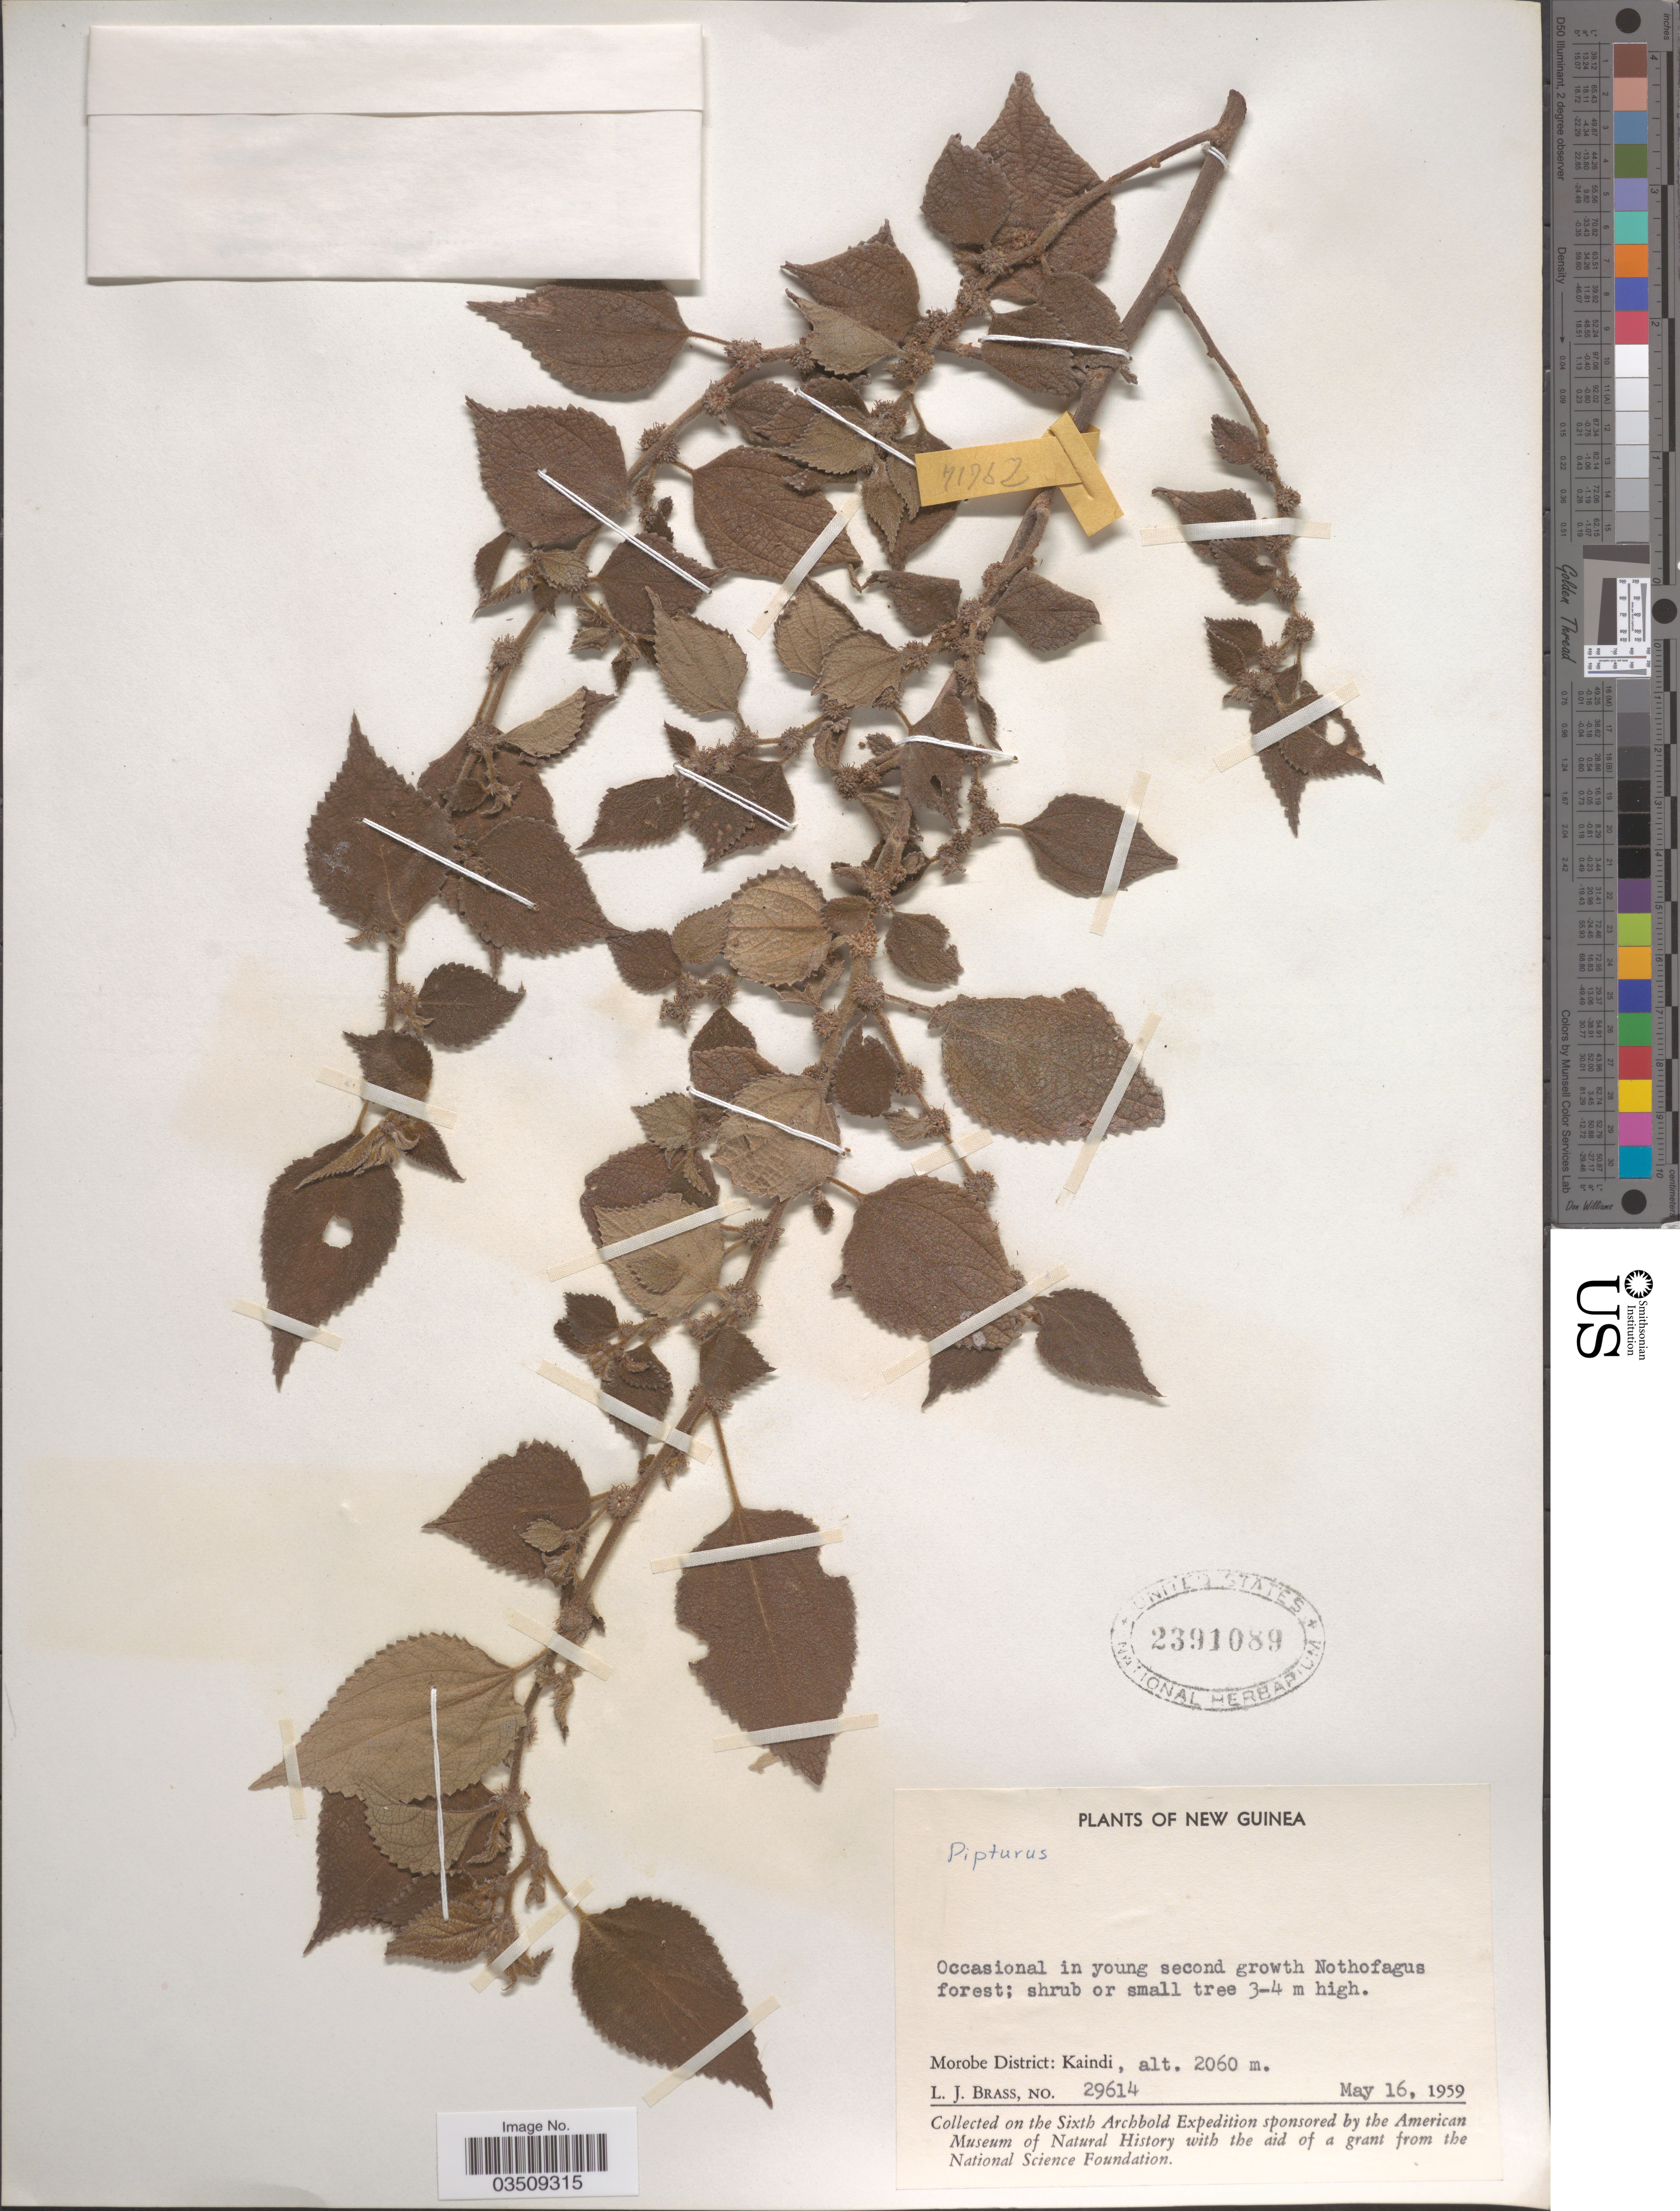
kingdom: Plantae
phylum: Tracheophyta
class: Magnoliopsida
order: Rosales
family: Urticaceae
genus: Pipturus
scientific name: Pipturus sp.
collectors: L. J. Brass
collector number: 29614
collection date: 1959-05-16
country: Papua New Guinea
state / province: Morobe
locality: Morobe District: Kaindi.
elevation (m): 2060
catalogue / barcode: US 2391089